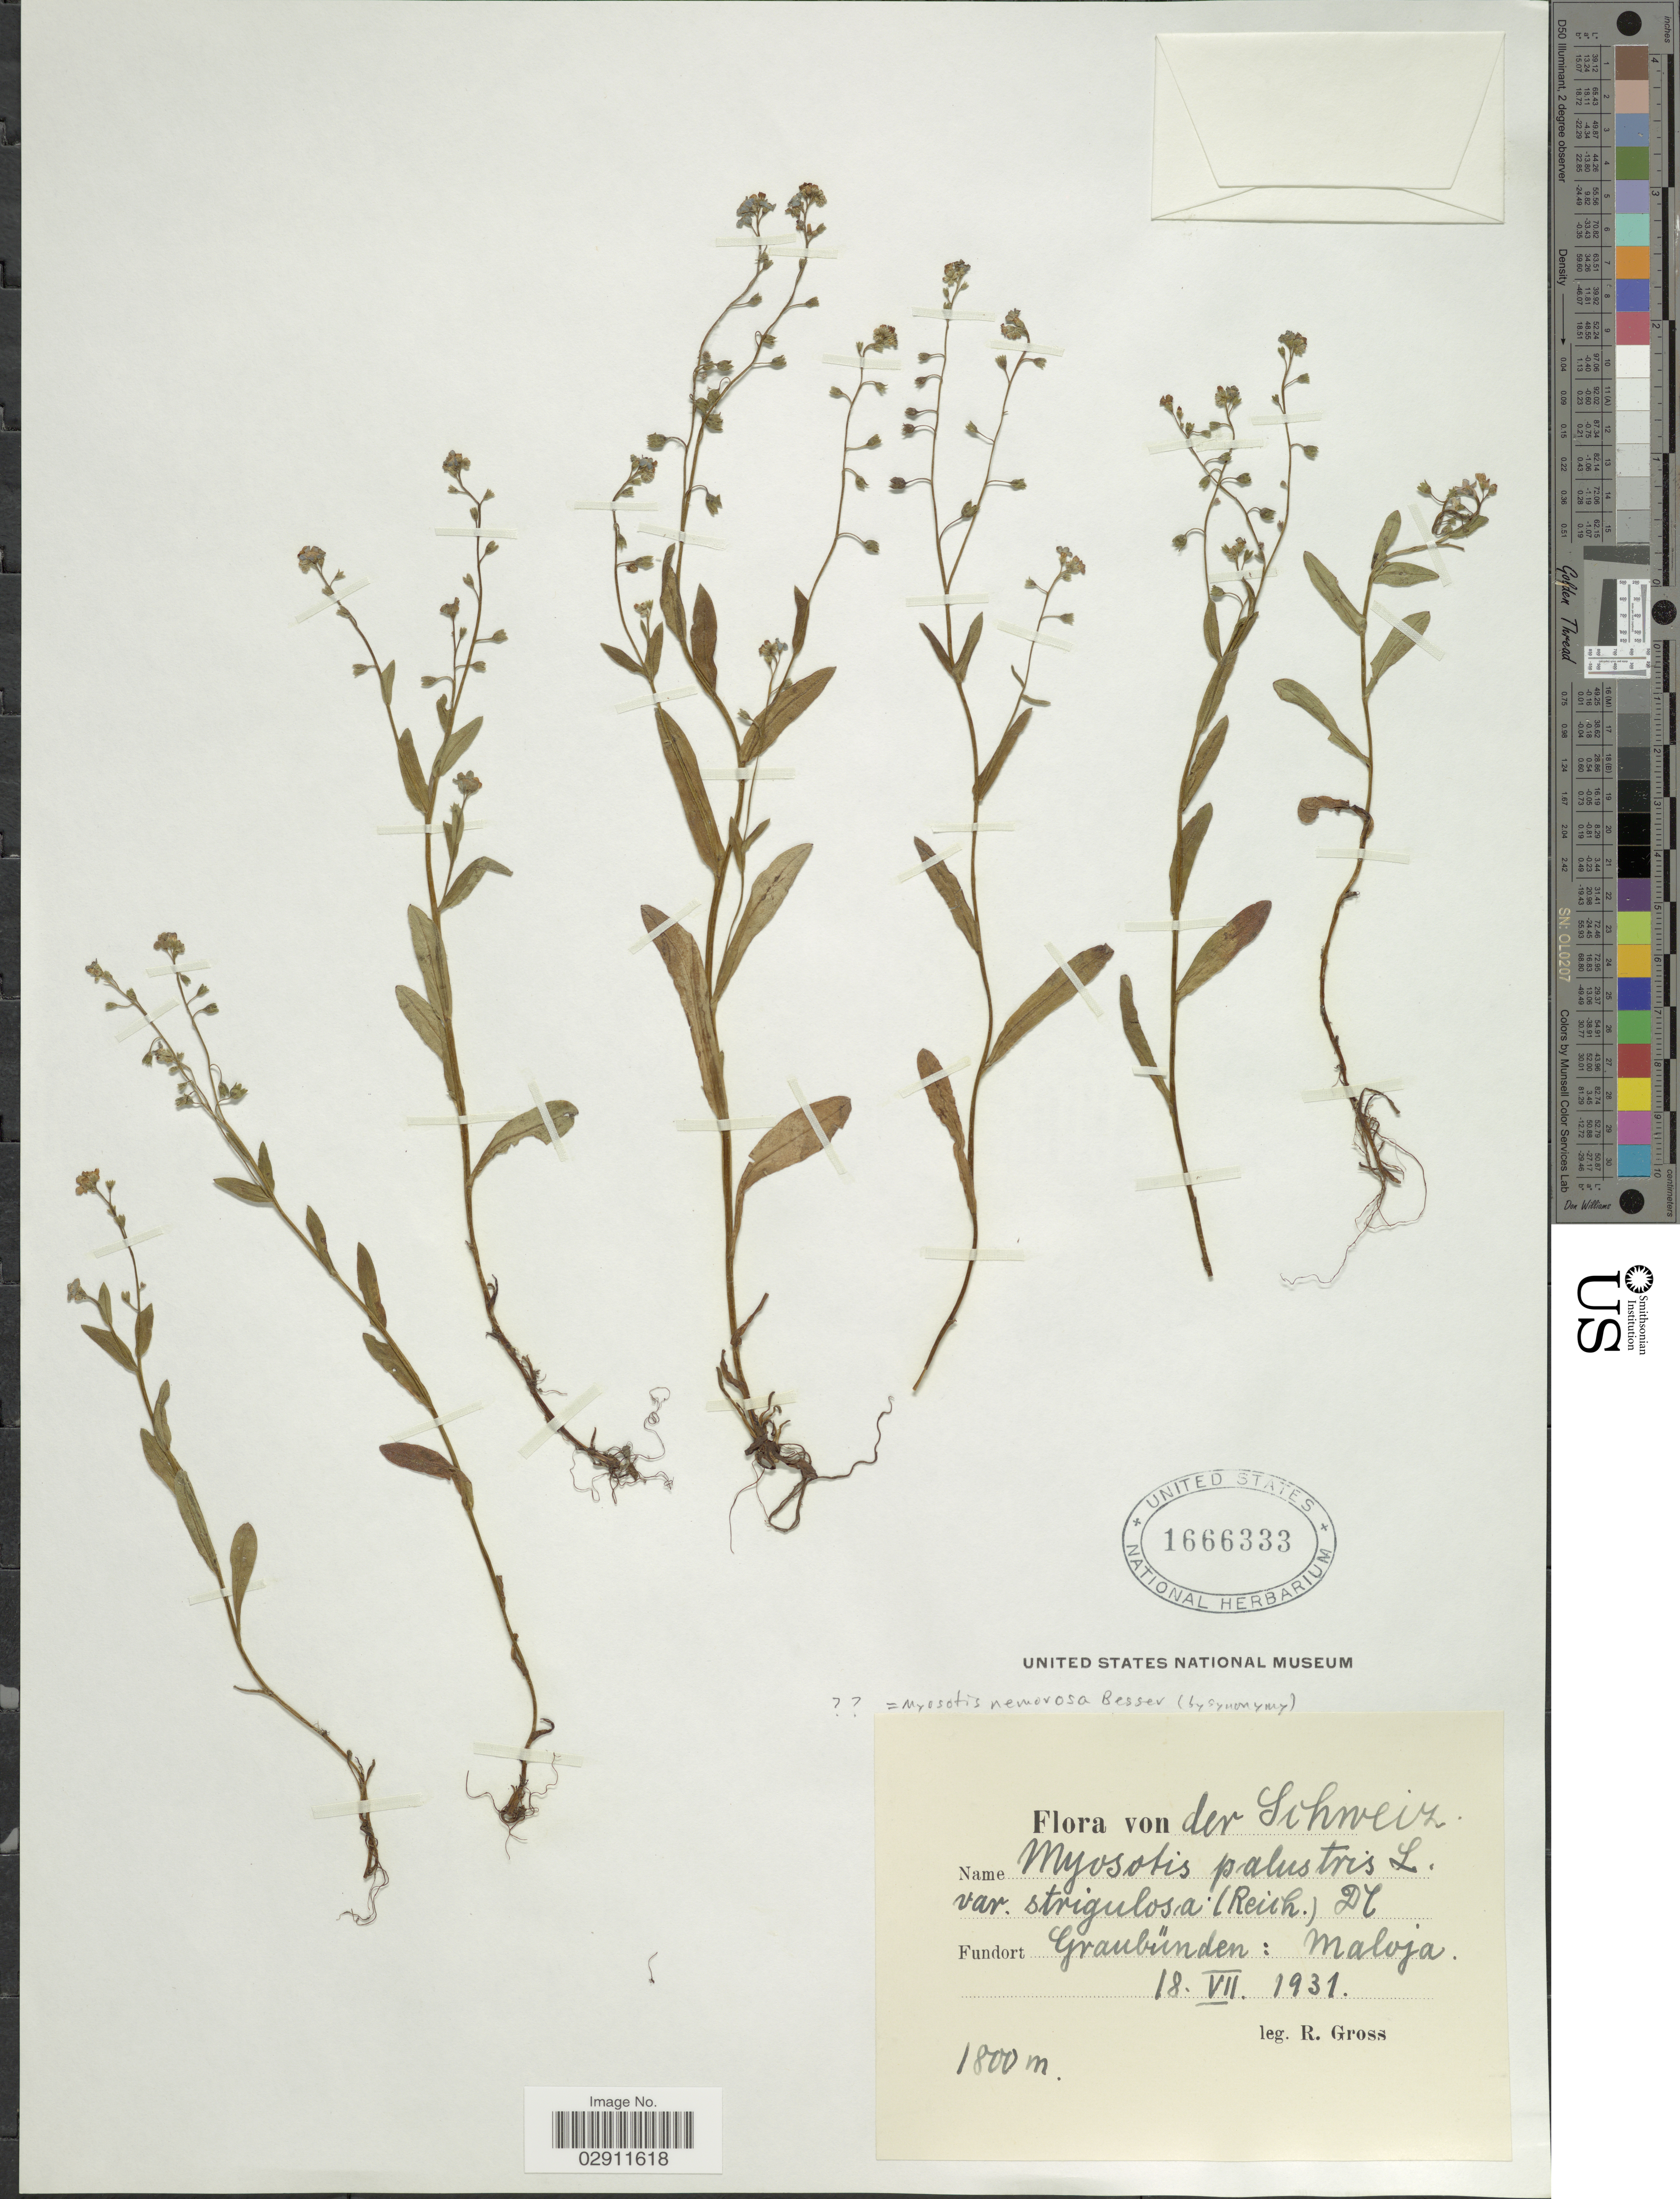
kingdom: Plantae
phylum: Tracheophyta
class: Magnoliopsida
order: Boraginales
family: Boraginaceae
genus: Myosotis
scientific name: Myosotis palustris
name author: L.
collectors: R. Gross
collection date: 1931-07-18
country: Switzerland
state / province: Graubunden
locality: Der Schweiz., Fundort Graubünden: Maloja.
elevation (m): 1800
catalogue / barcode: US 1666333